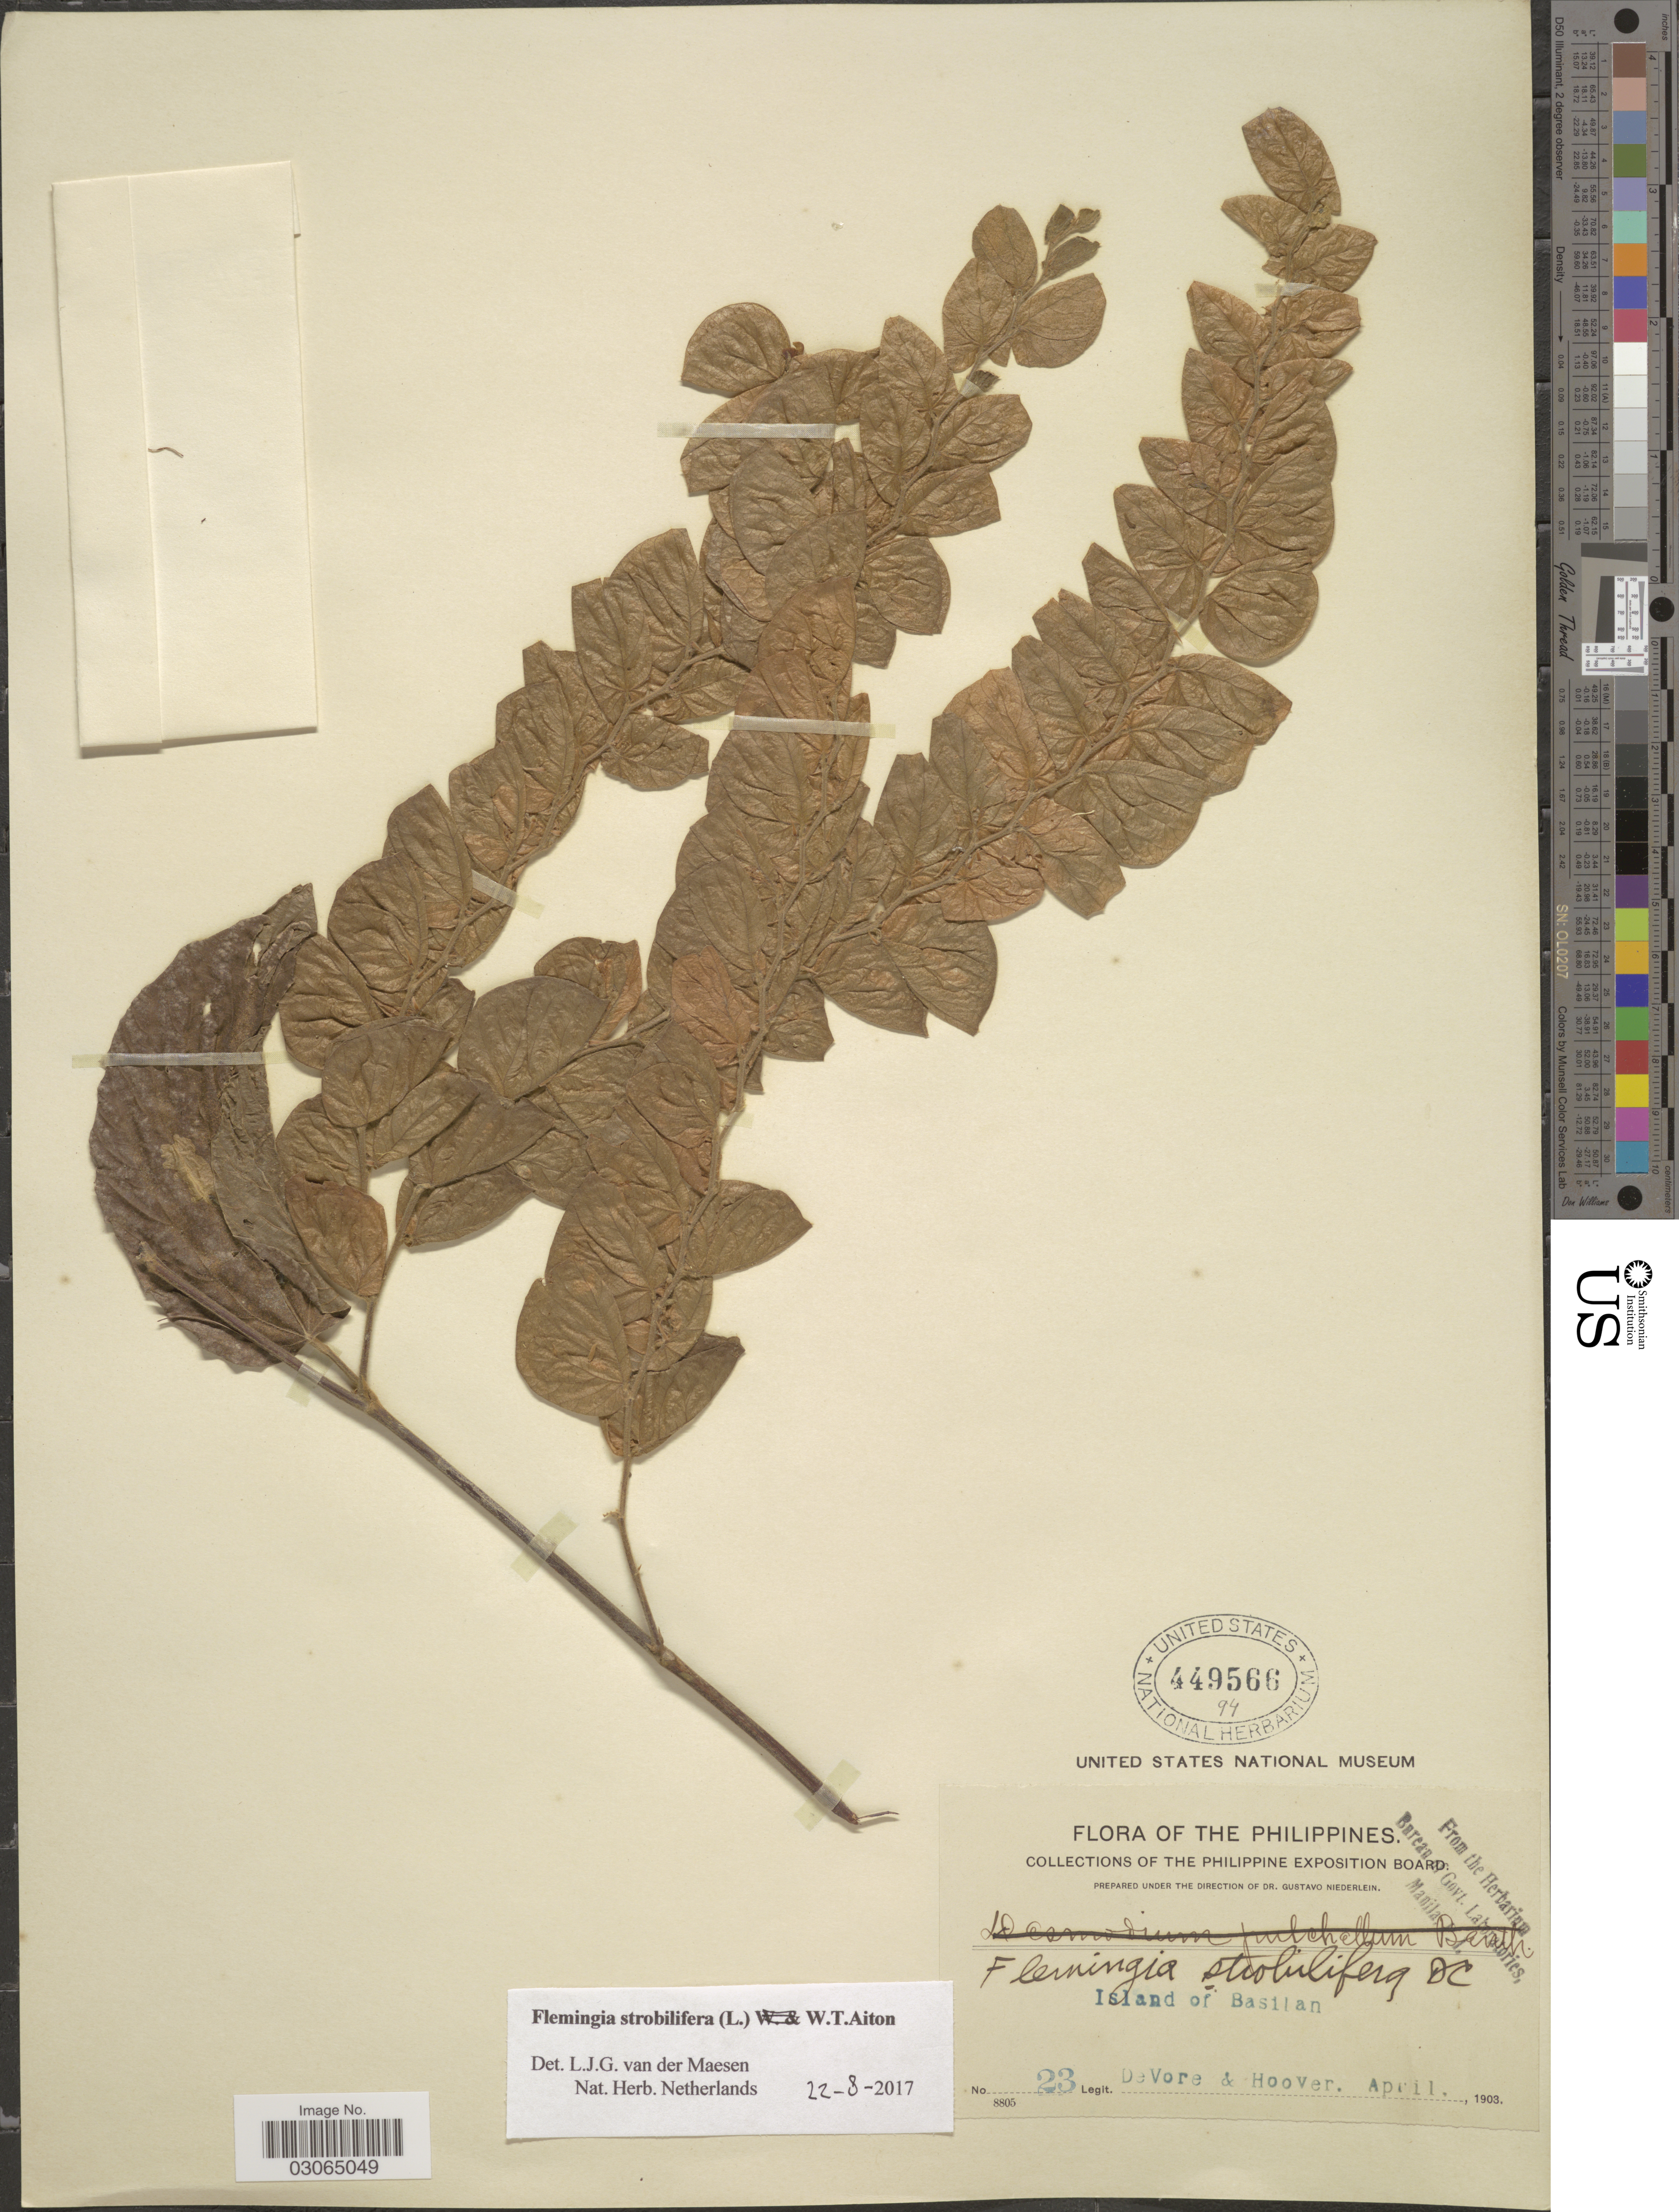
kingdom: Plantae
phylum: Tracheophyta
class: Magnoliopsida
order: Fabales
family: Fabaceae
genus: Flemingia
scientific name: Flemingia strobilifera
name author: (L.) W.T. Aiton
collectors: -. DeVore & -- Hoover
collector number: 23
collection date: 1903-04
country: Philippines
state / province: Muslim Mindanao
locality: Island of Basilan.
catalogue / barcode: US 449566